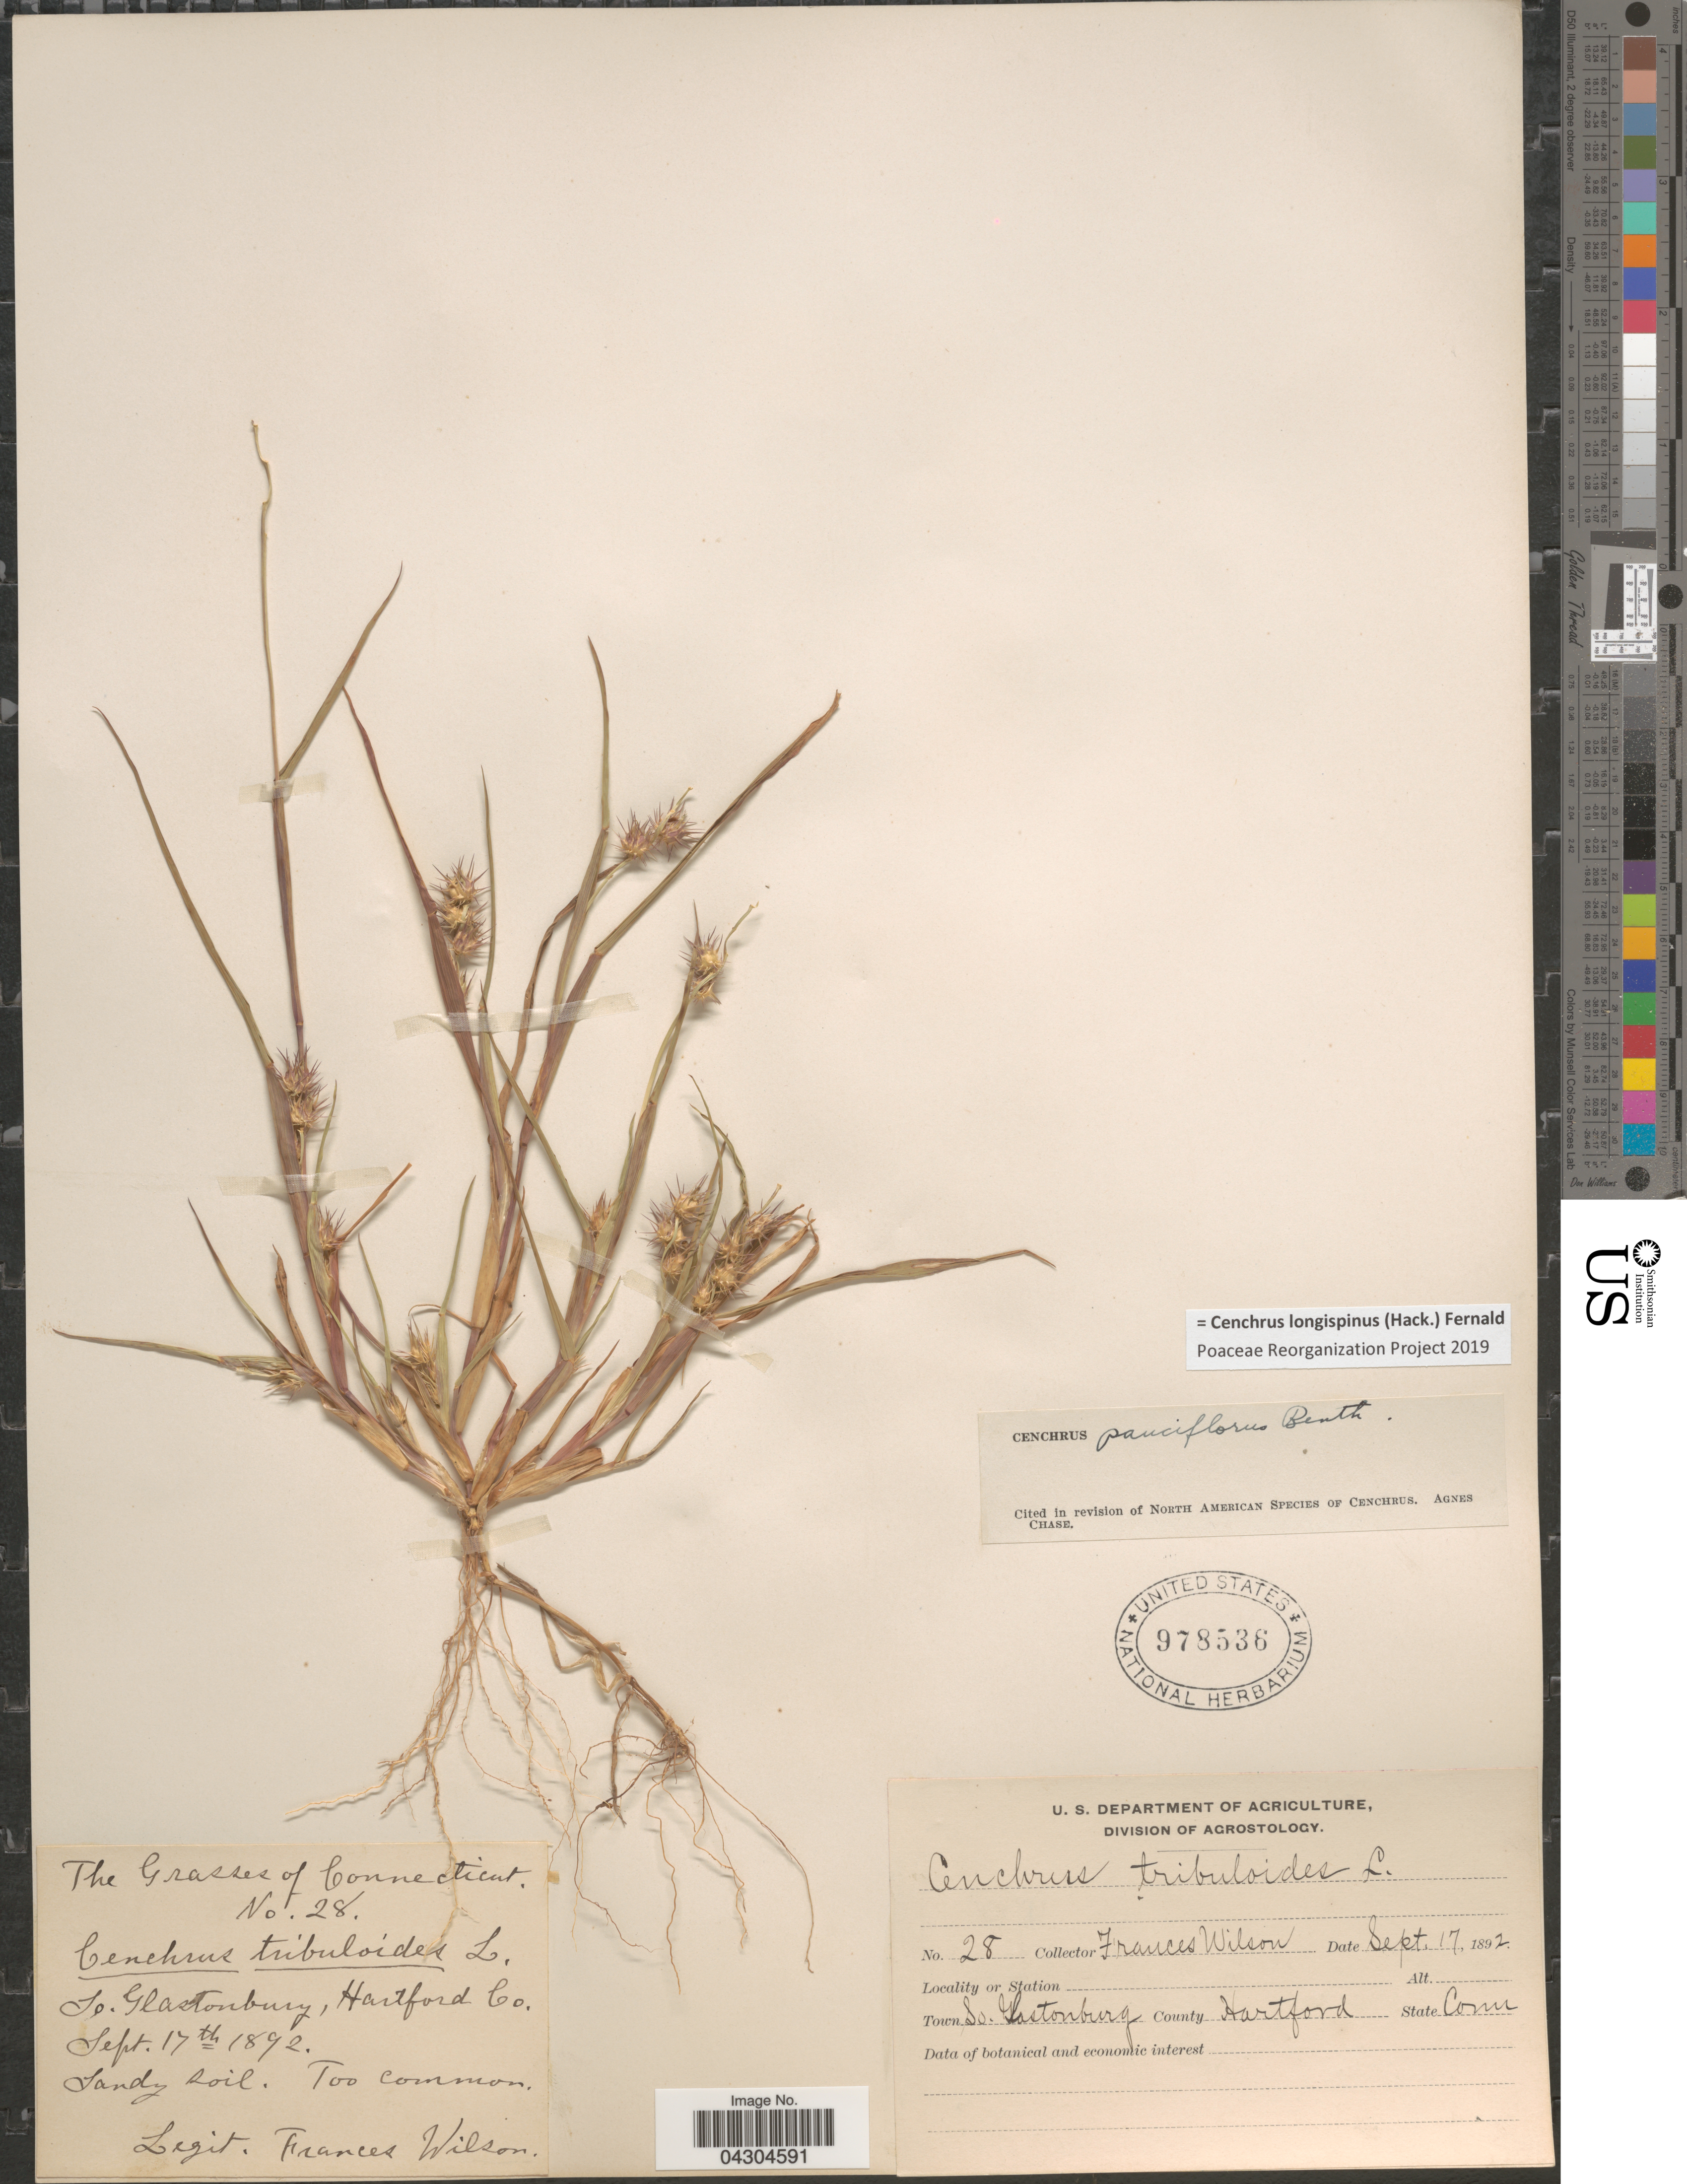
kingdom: Plantae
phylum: Tracheophyta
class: Liliopsida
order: Poales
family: Poaceae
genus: Cenchrus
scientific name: Cenchrus longispinus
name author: (Hack.) Fernald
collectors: F. Wilson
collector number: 28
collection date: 1892-09-17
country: United States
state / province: Connecticut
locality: Town So. Glastonburg. County Hartford.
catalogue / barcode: US 978536